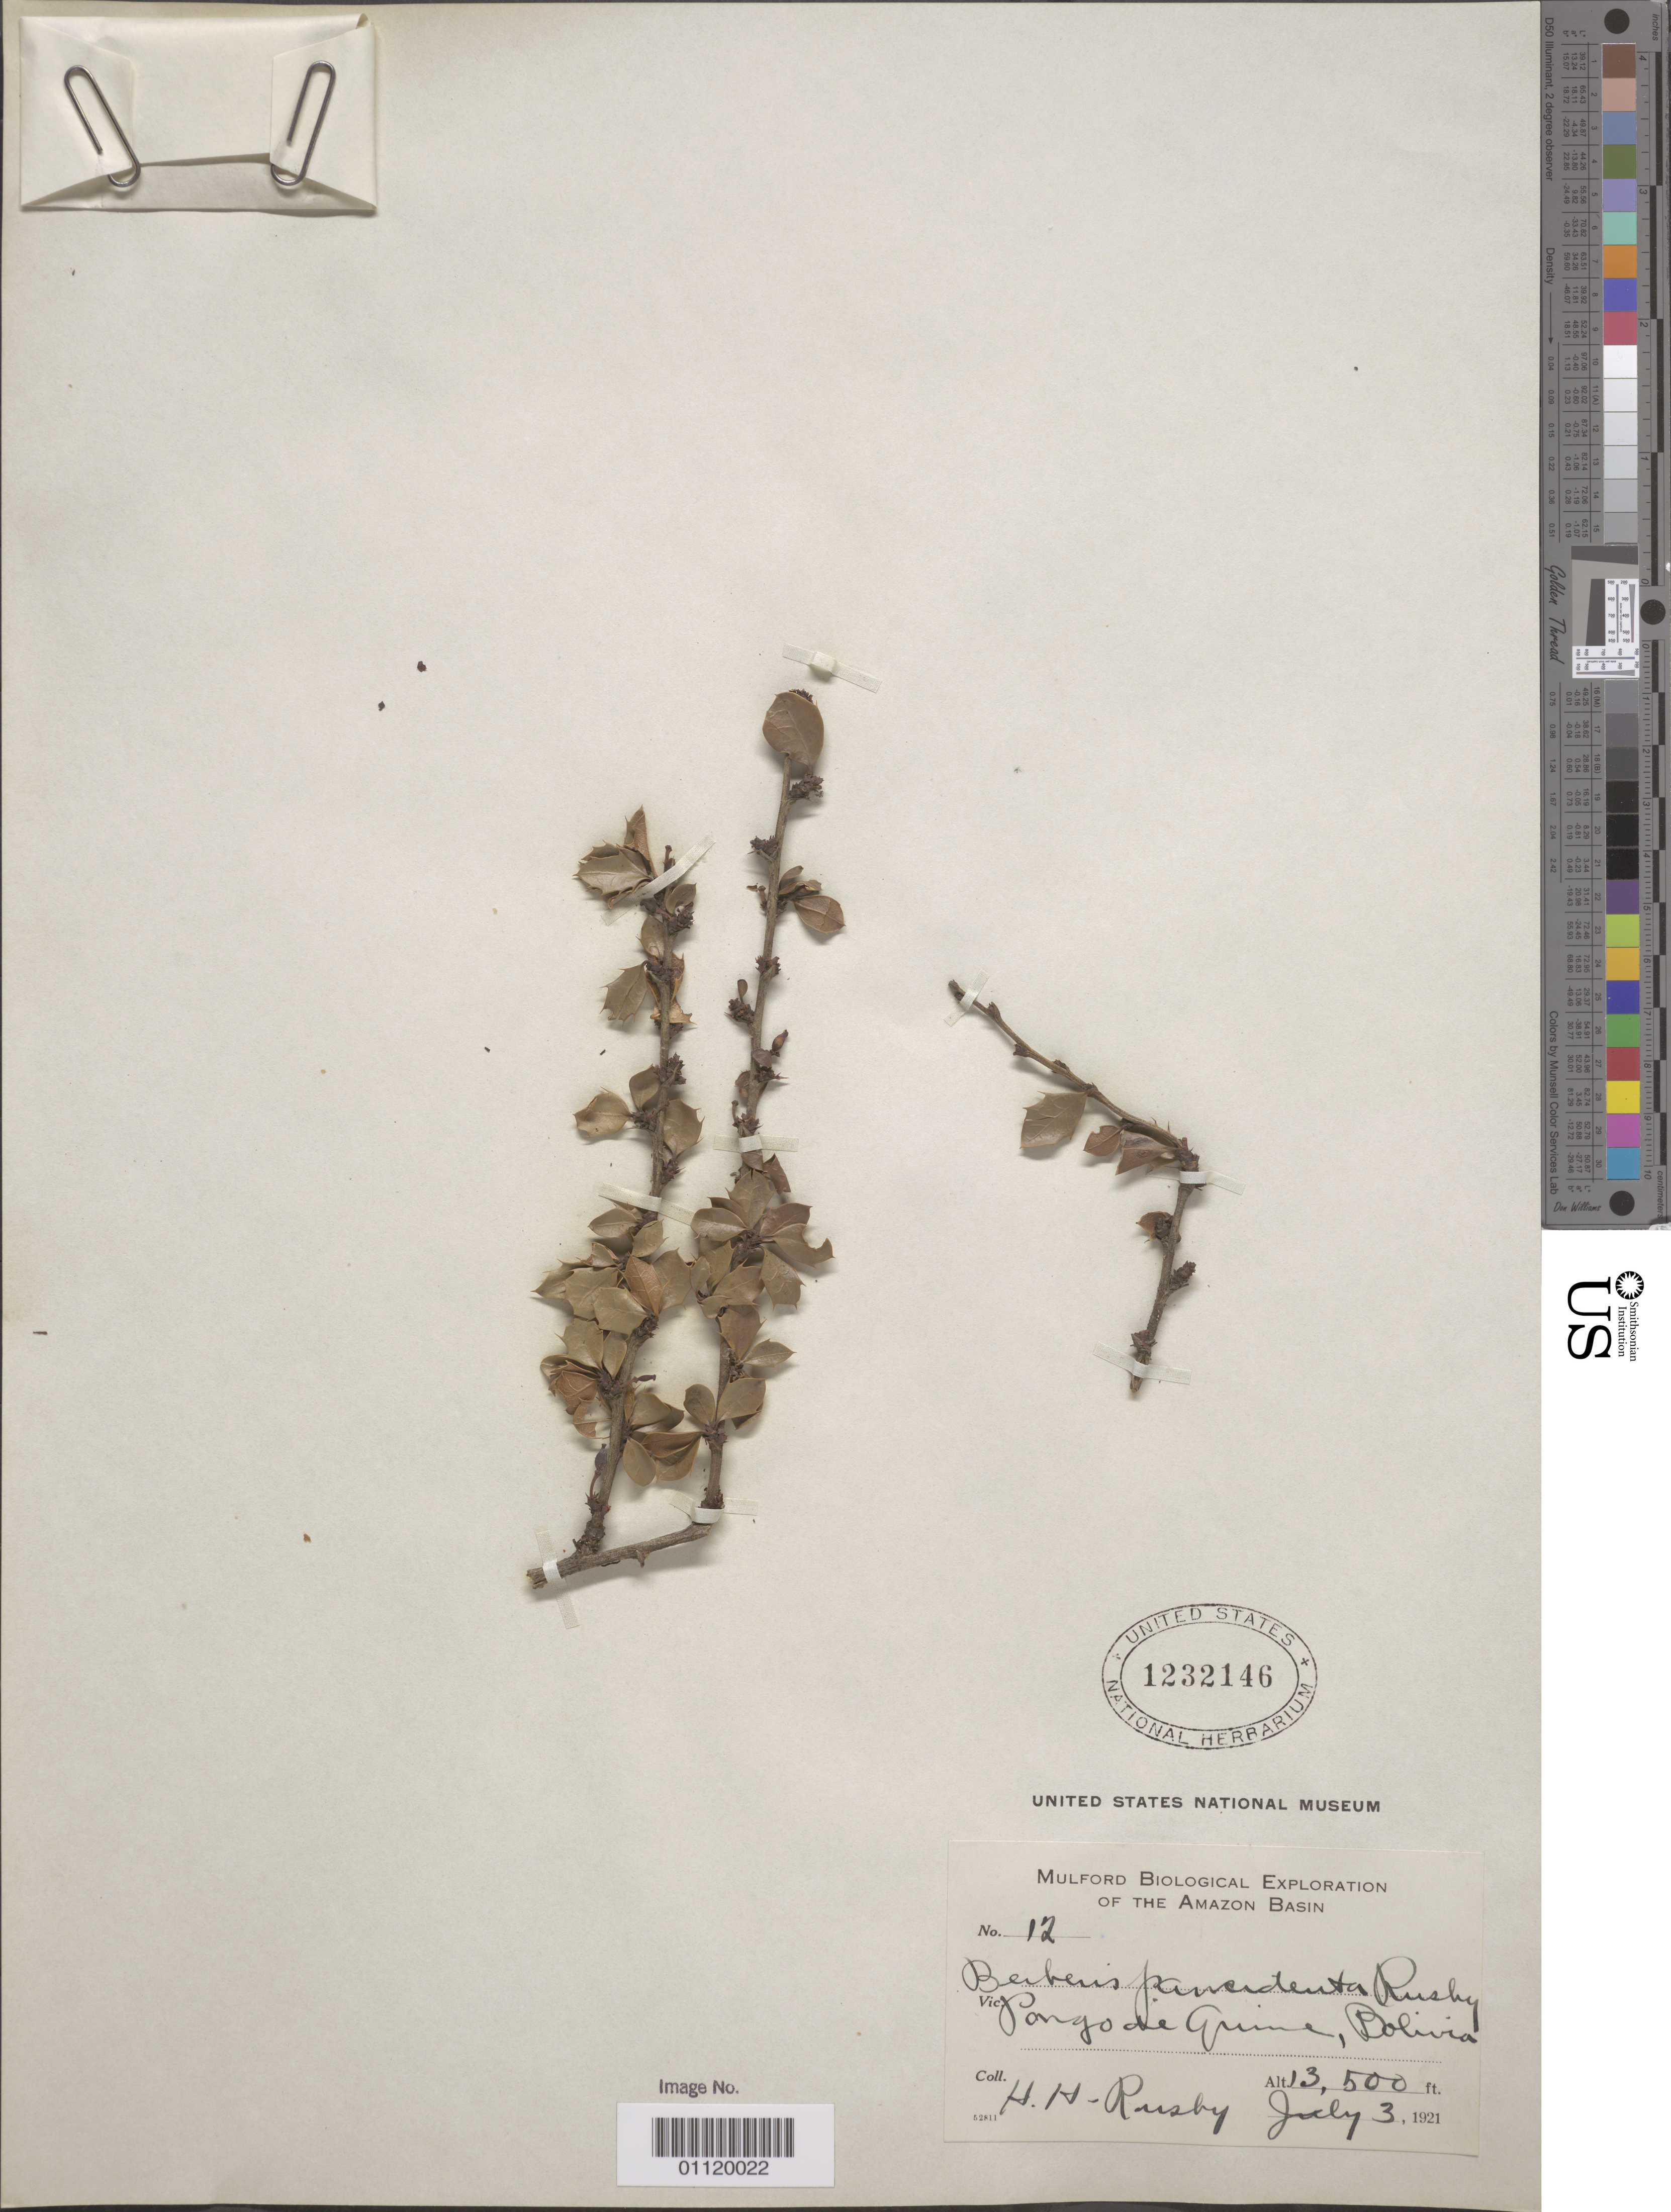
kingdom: Plantae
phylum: Tracheophyta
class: Magnoliopsida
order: Ranunculales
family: Berberidaceae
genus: Berberis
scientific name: Berberis paucidentata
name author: Rusby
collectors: H. H. Rusby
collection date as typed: July 3, 1921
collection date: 1921-07-03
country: Bolivia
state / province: La Paz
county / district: Inquisivi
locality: Pongo de Quime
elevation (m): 4115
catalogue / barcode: US 1232146